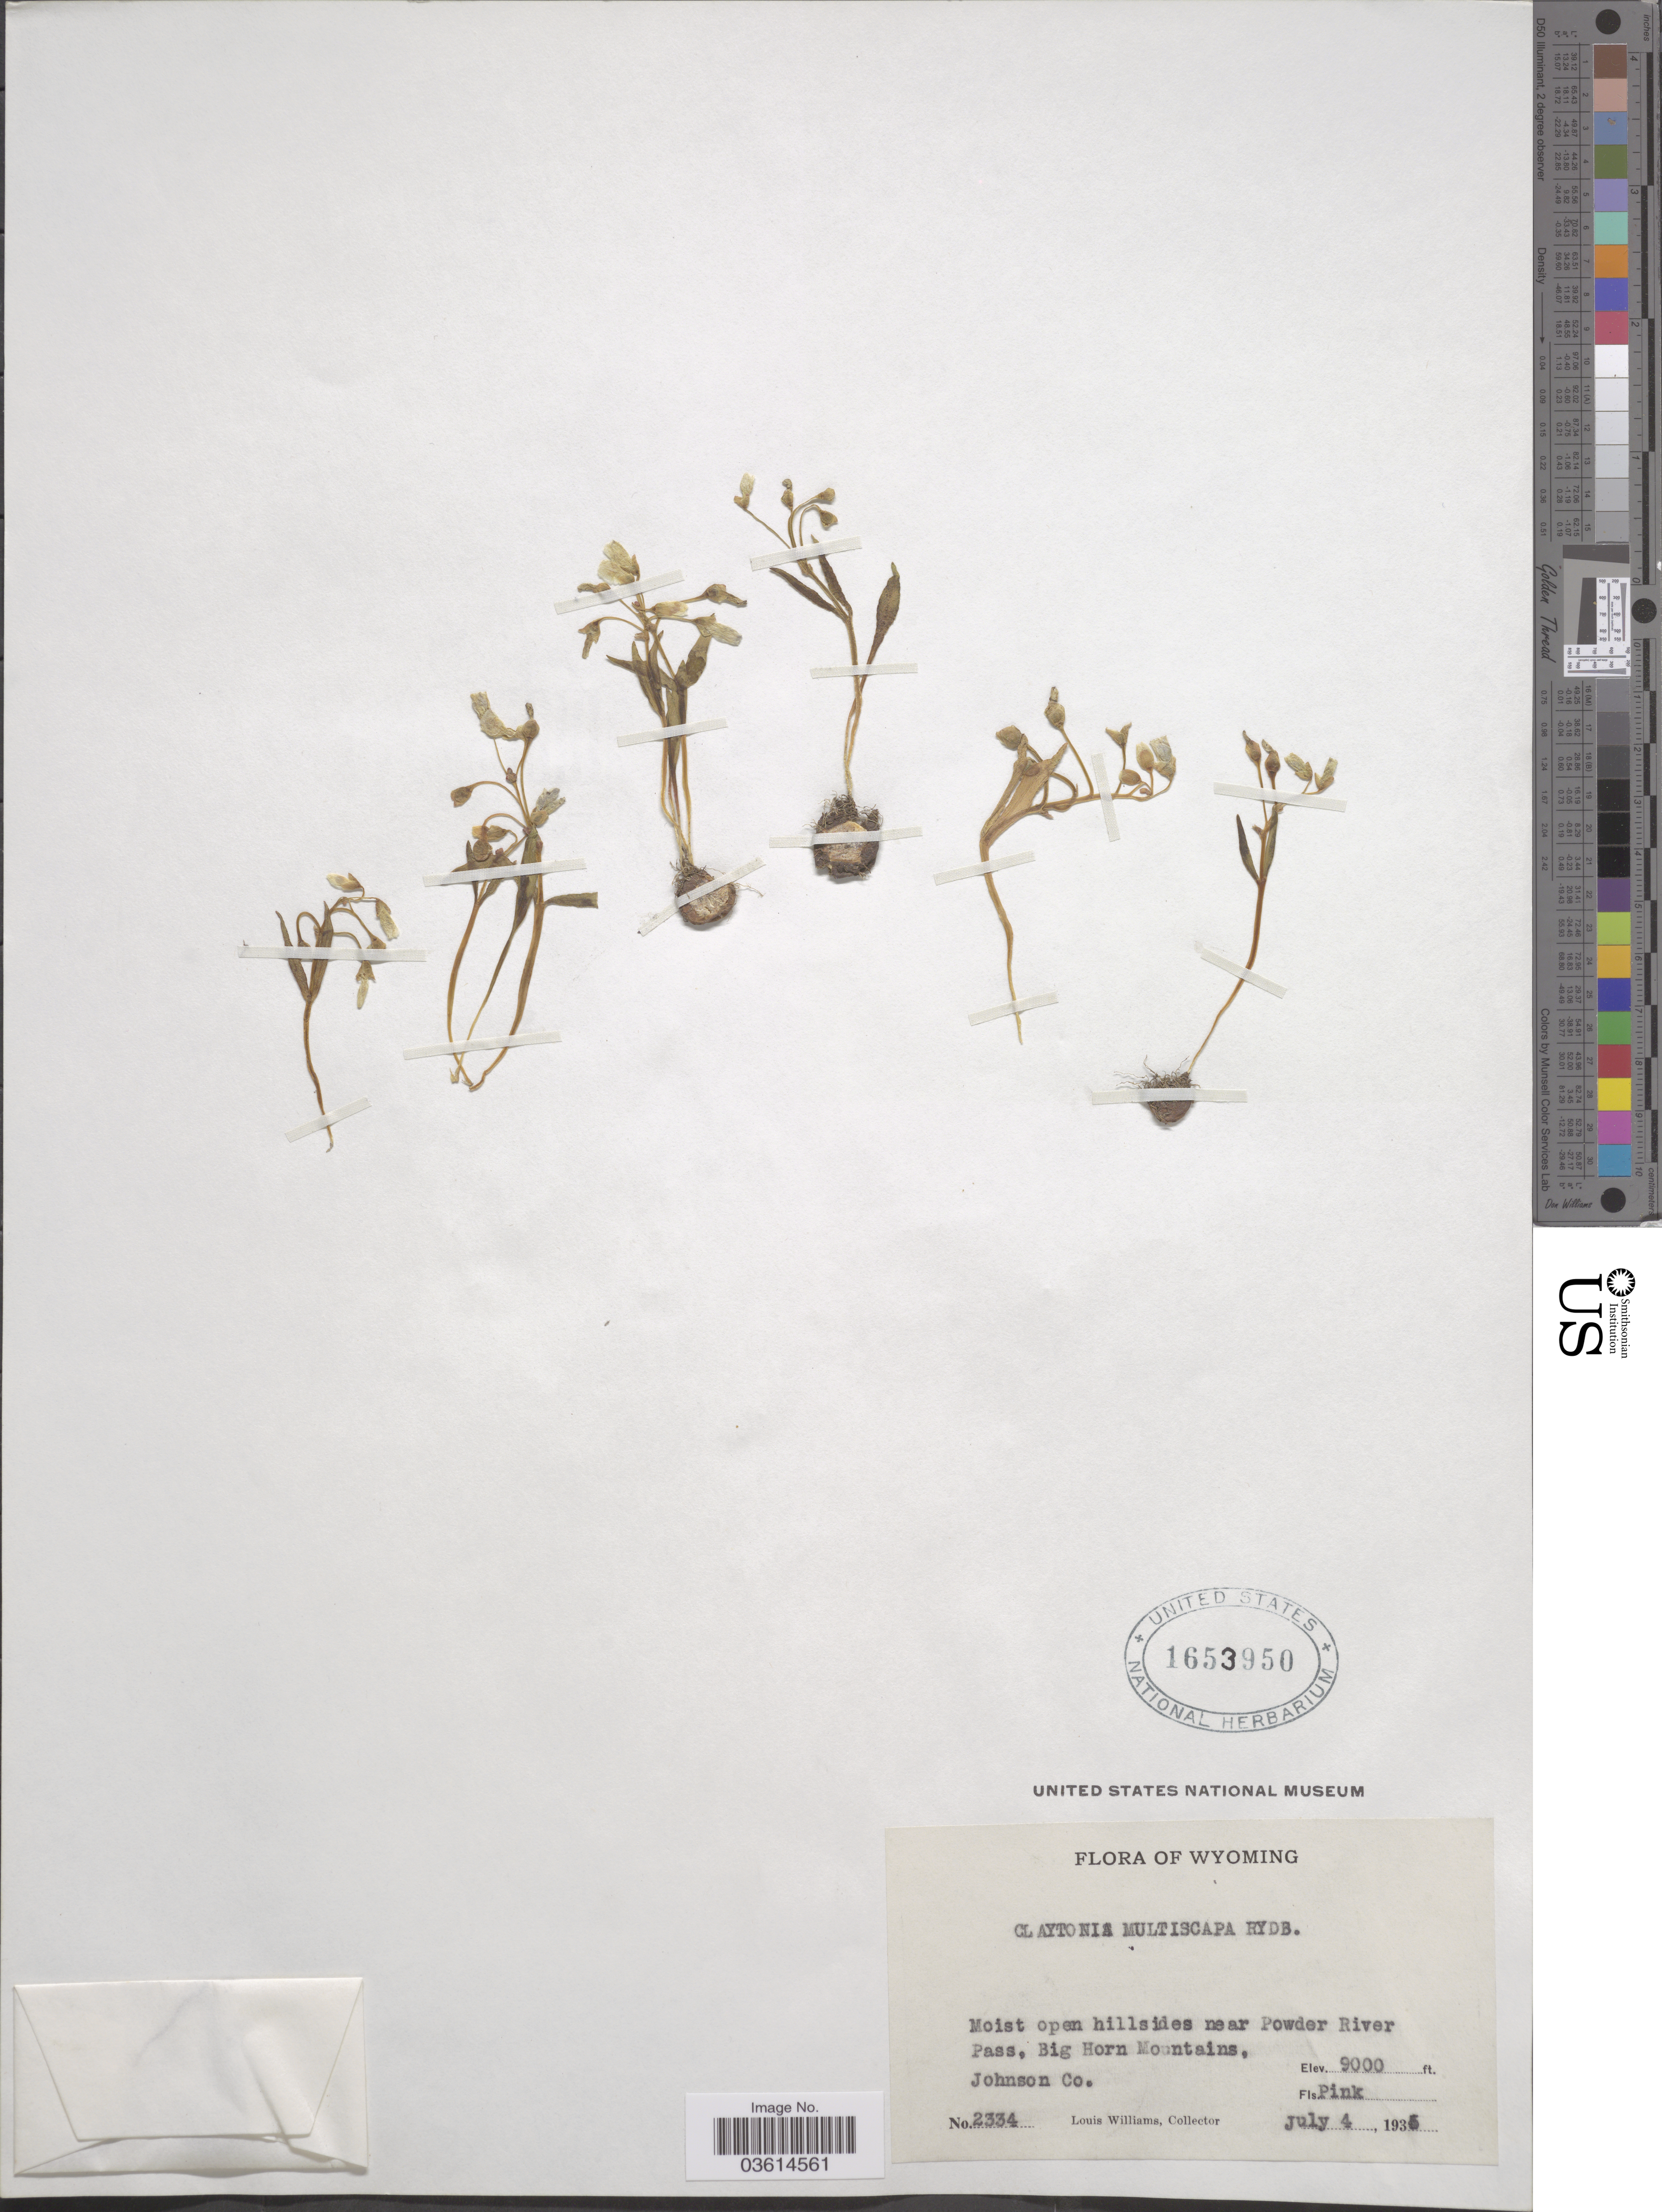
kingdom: Plantae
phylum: Tracheophyta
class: Magnoliopsida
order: Caryophyllales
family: Montiaceae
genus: Claytonia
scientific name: Claytonia multiscapa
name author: Rydb.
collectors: L. G. Williams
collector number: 2334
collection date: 1935-07-04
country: United States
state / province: Wyoming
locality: Near Powder River Pass, Big Horn Mountains, Johnson Co.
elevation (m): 2743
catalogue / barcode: US 1653950